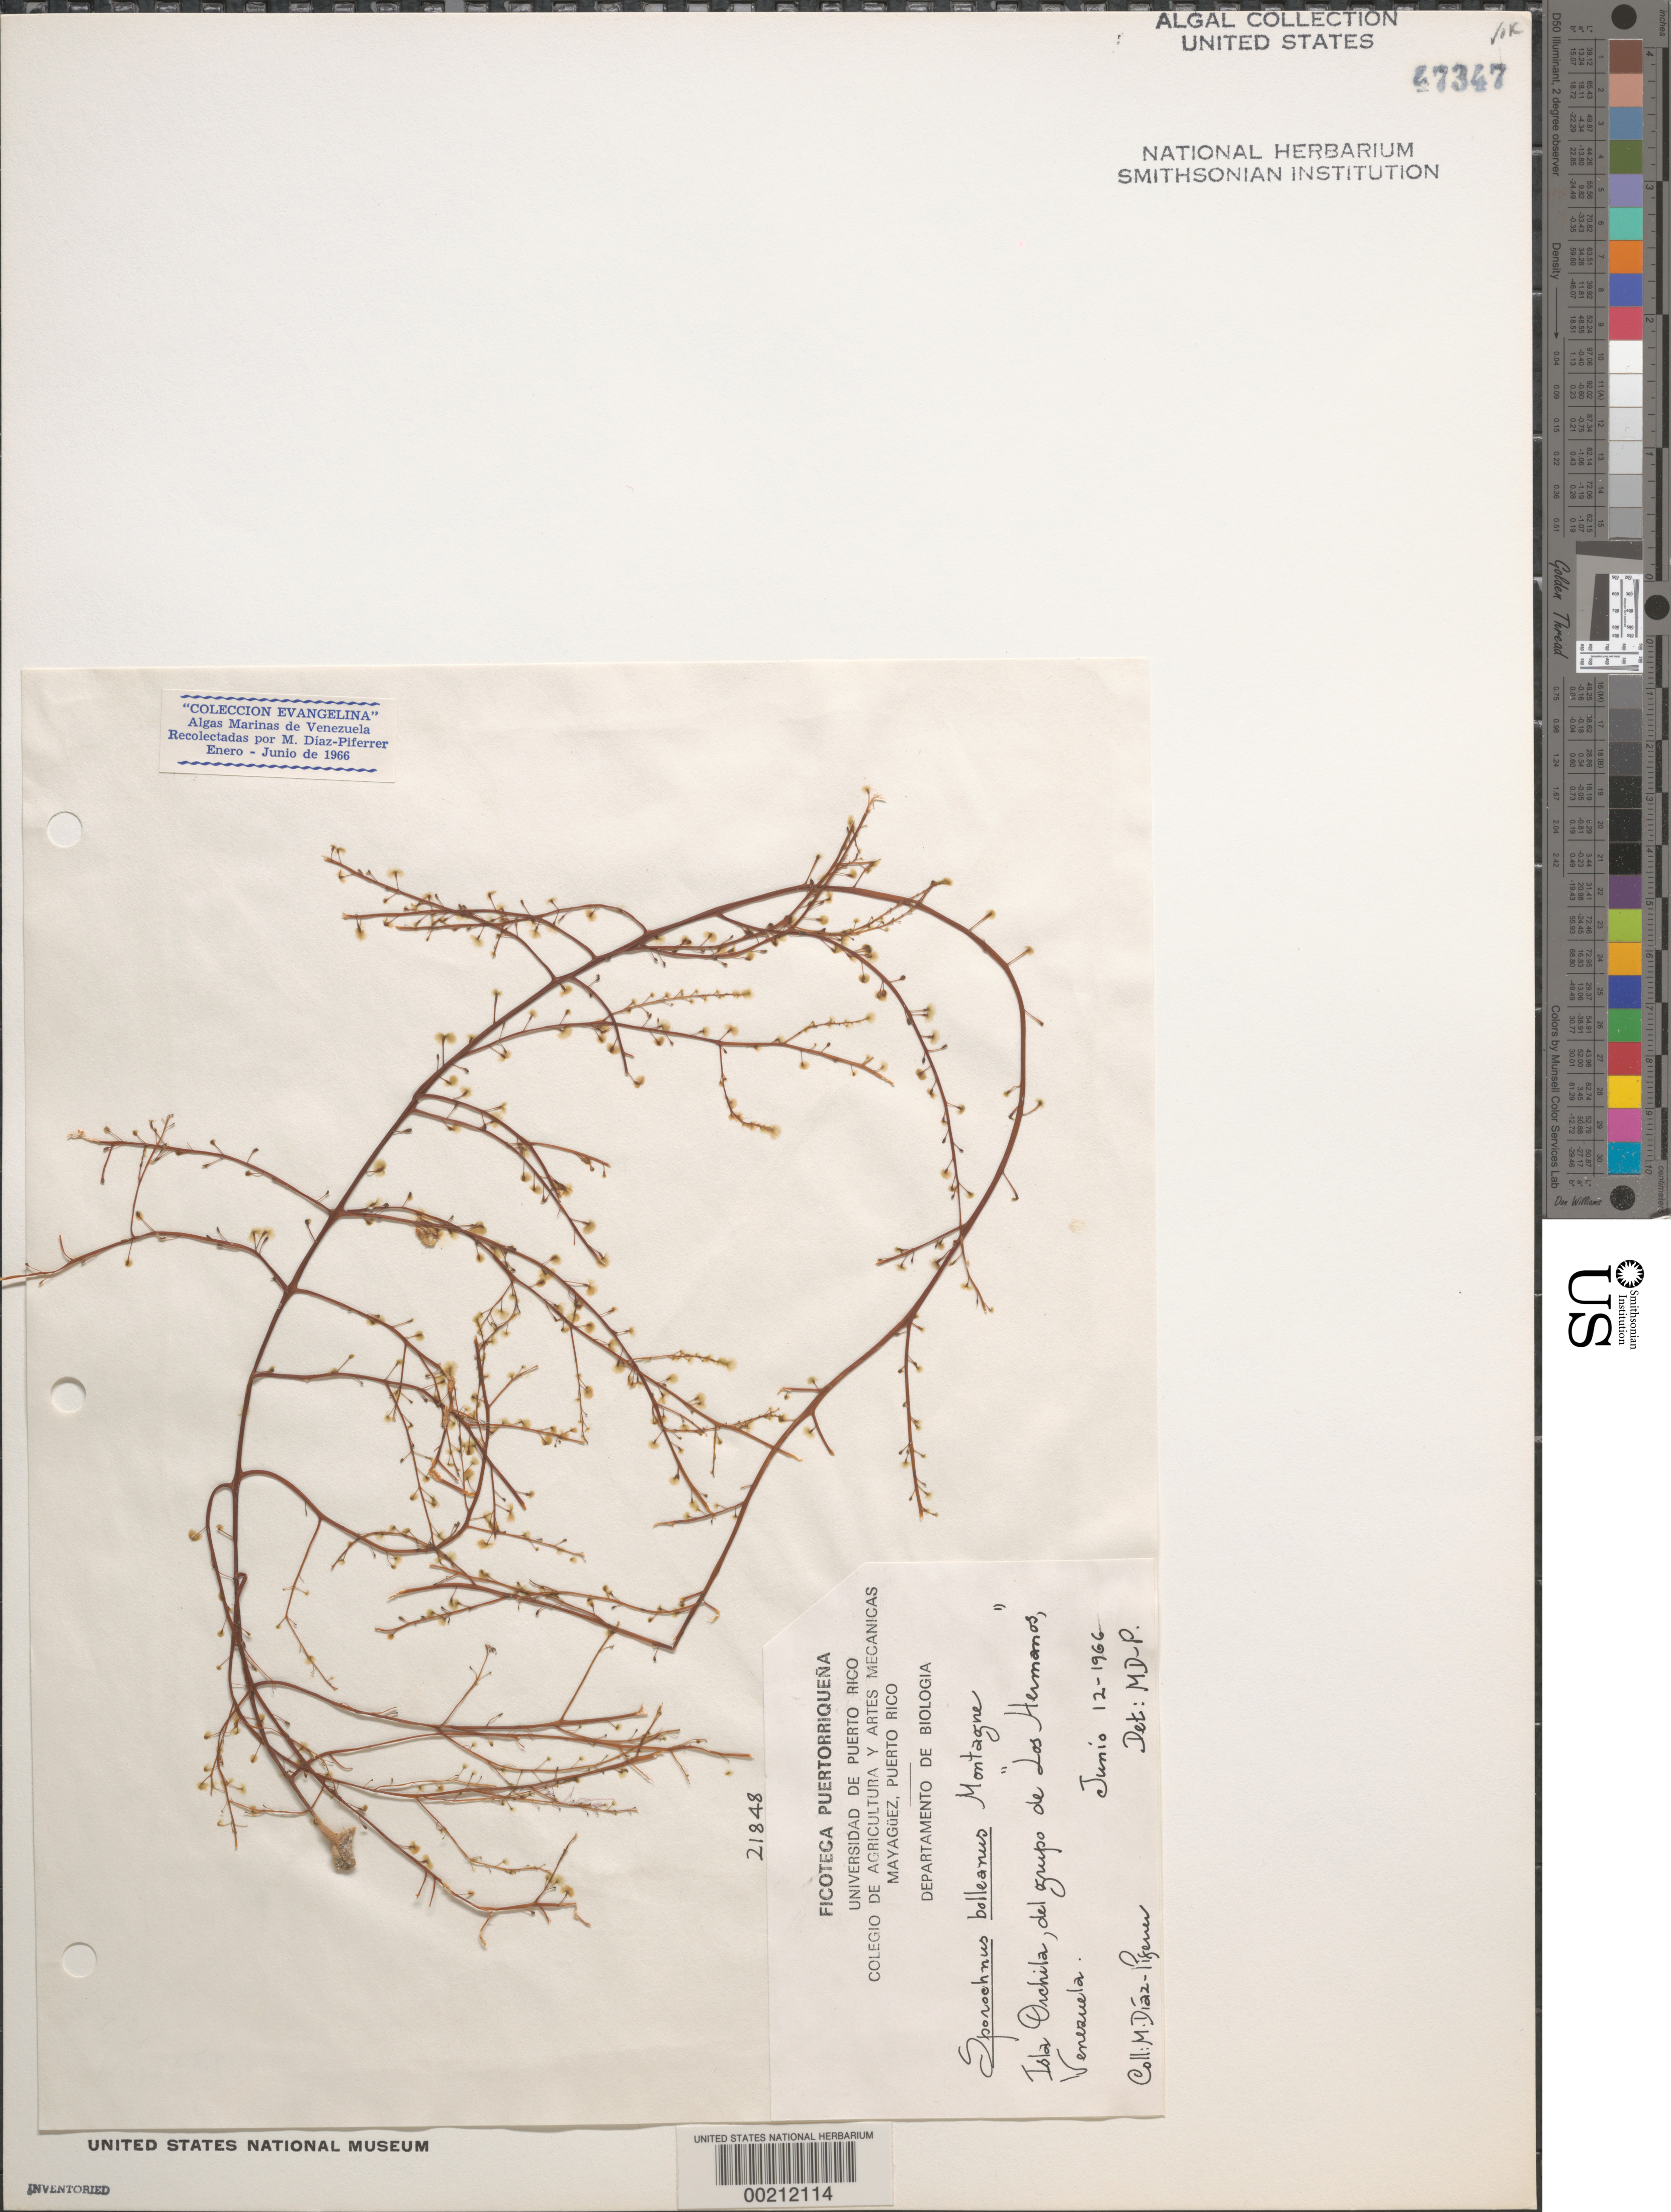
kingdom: Chromista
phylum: Ochrophyta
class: Phaeophyceae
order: Sporochnales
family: Sporochnaceae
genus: Sporochnus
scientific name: Sporochnus bolleanus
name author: Mont.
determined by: Diaz-Piferrer, M.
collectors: M. Diaz-Piferrer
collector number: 21848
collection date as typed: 12 Jun 1966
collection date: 1966-06-12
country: Venezuela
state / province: Dependencias Federales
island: Isla La Orquilla [Isla Orchilla]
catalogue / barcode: US 47347